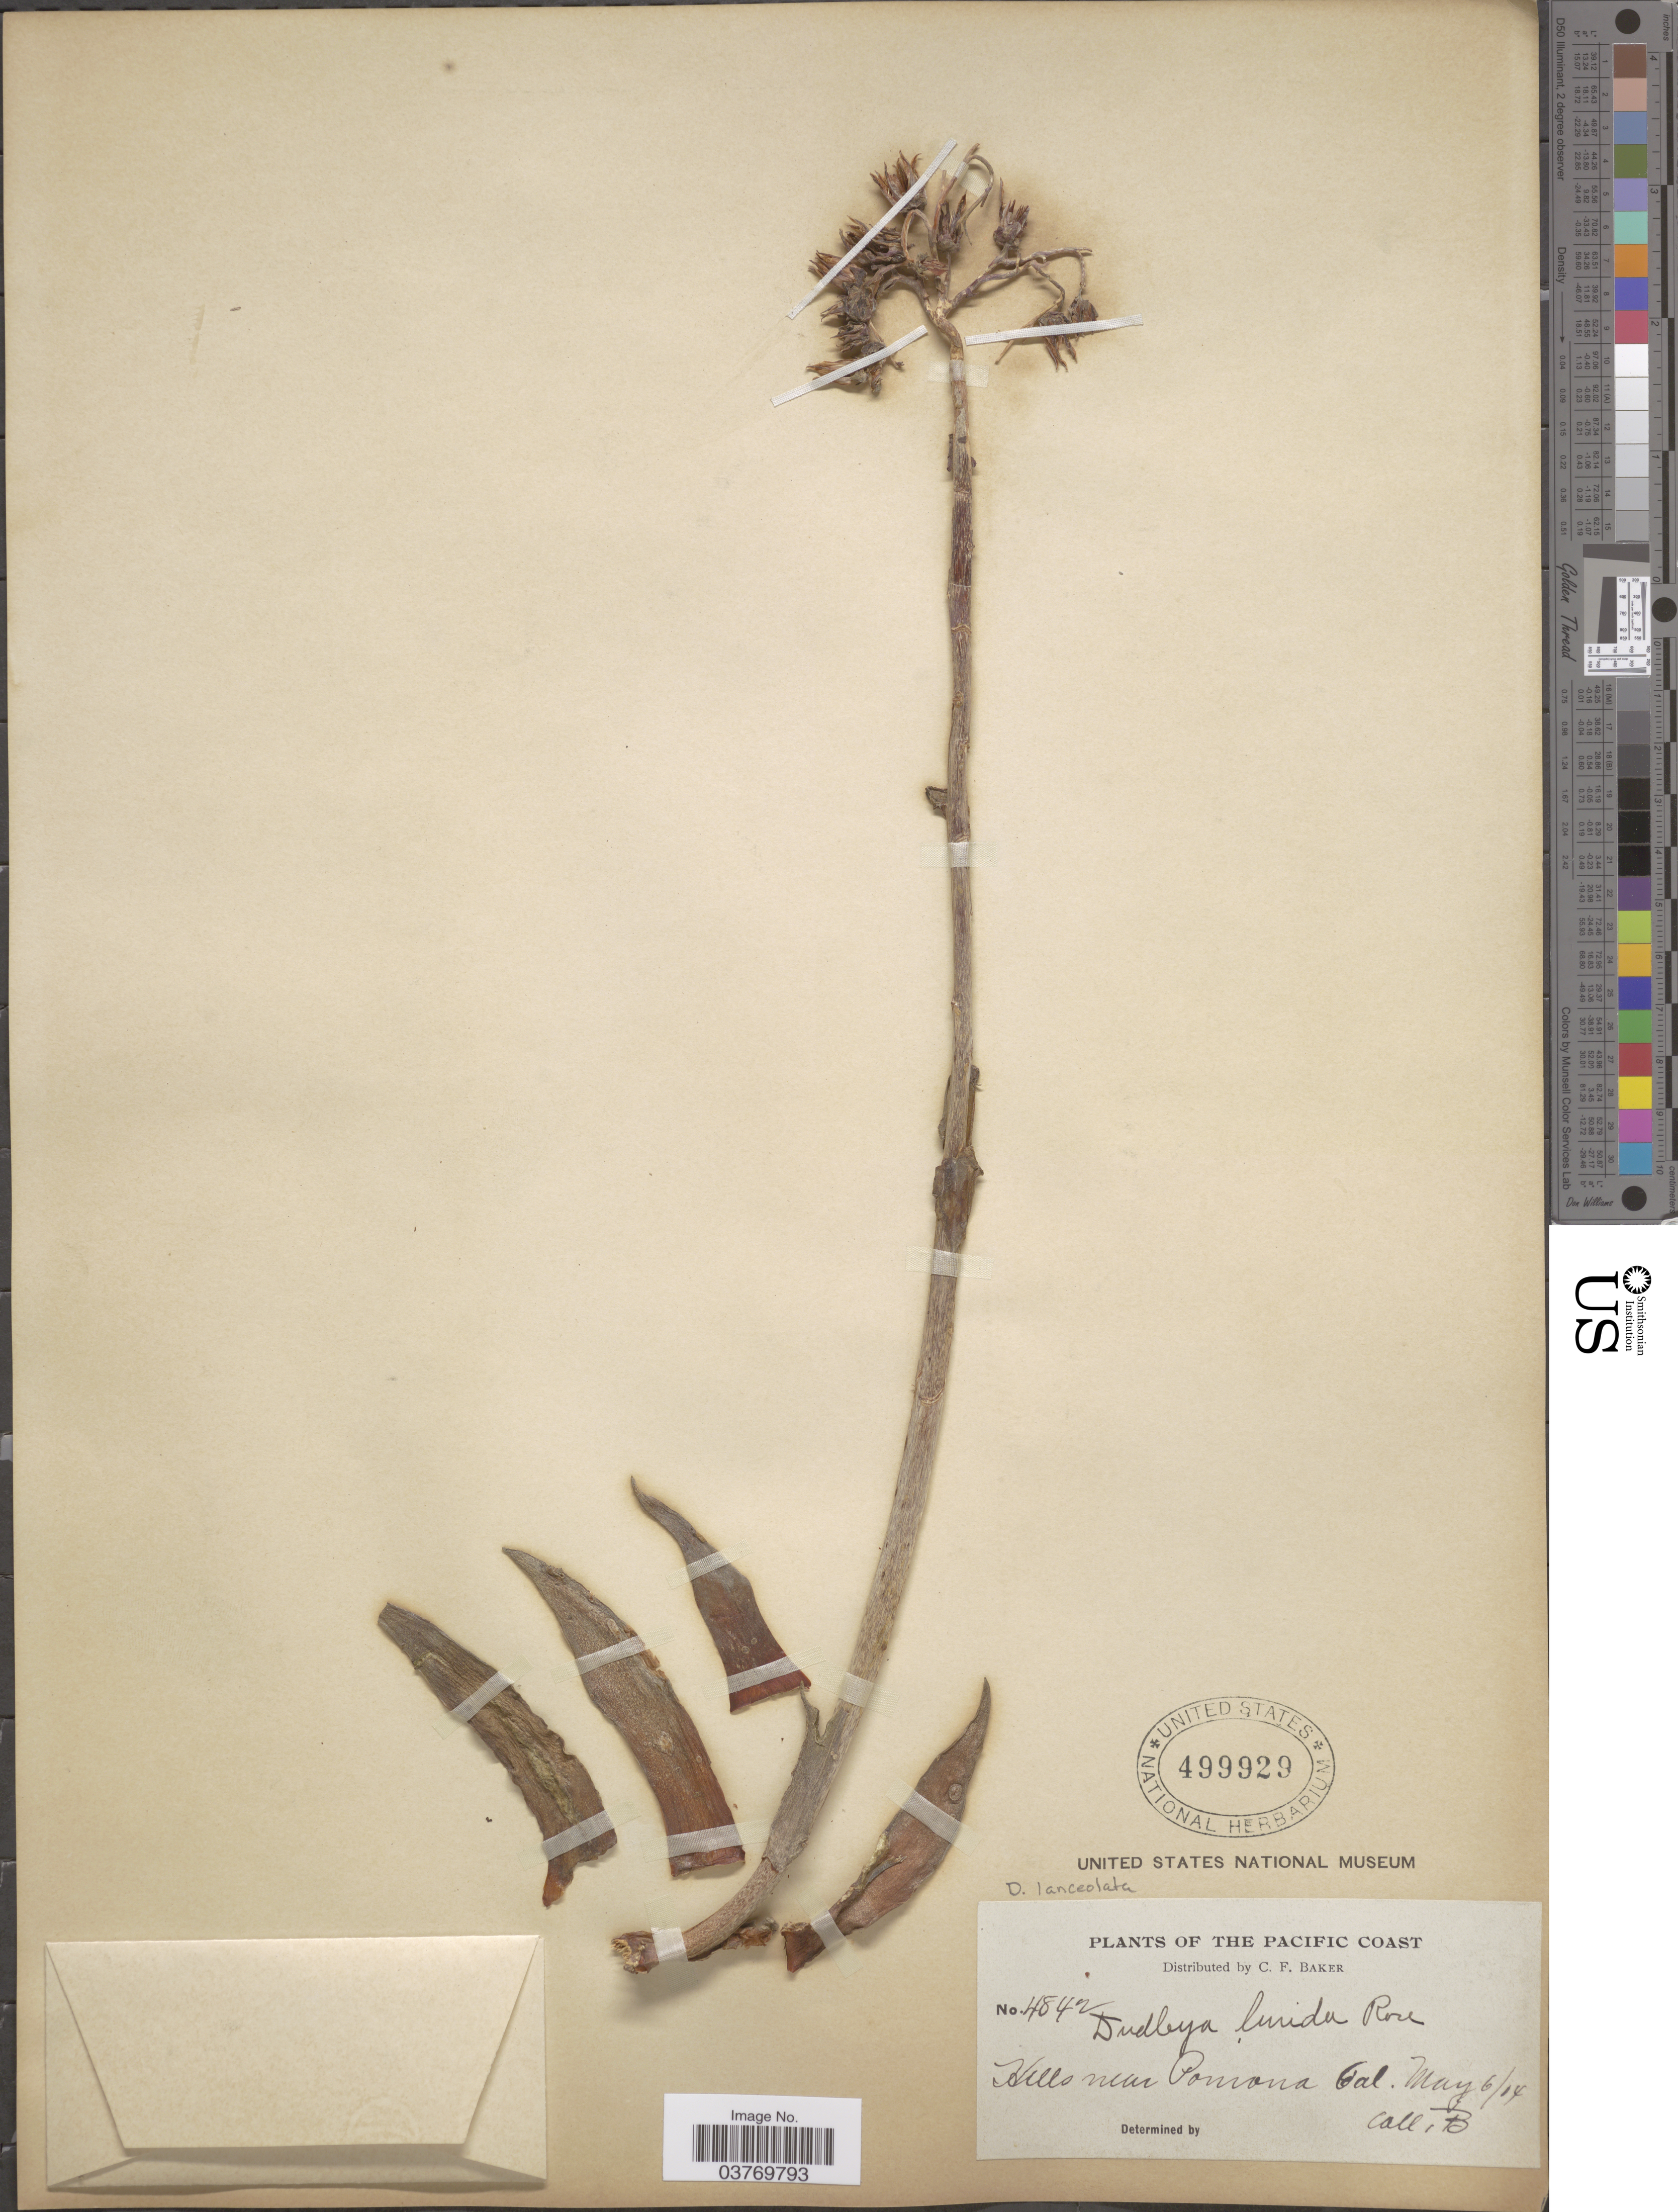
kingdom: Plantae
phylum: Tracheophyta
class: Magnoliopsida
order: Saxifragales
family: Crassulaceae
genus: Dudleya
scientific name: Dudleya lurida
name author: Rose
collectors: C. F. Baker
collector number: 4842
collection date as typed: Transcribed d/m/y: 6/5/14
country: United States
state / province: California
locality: Pacific Coast. Hills near Pomona.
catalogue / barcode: US 499929